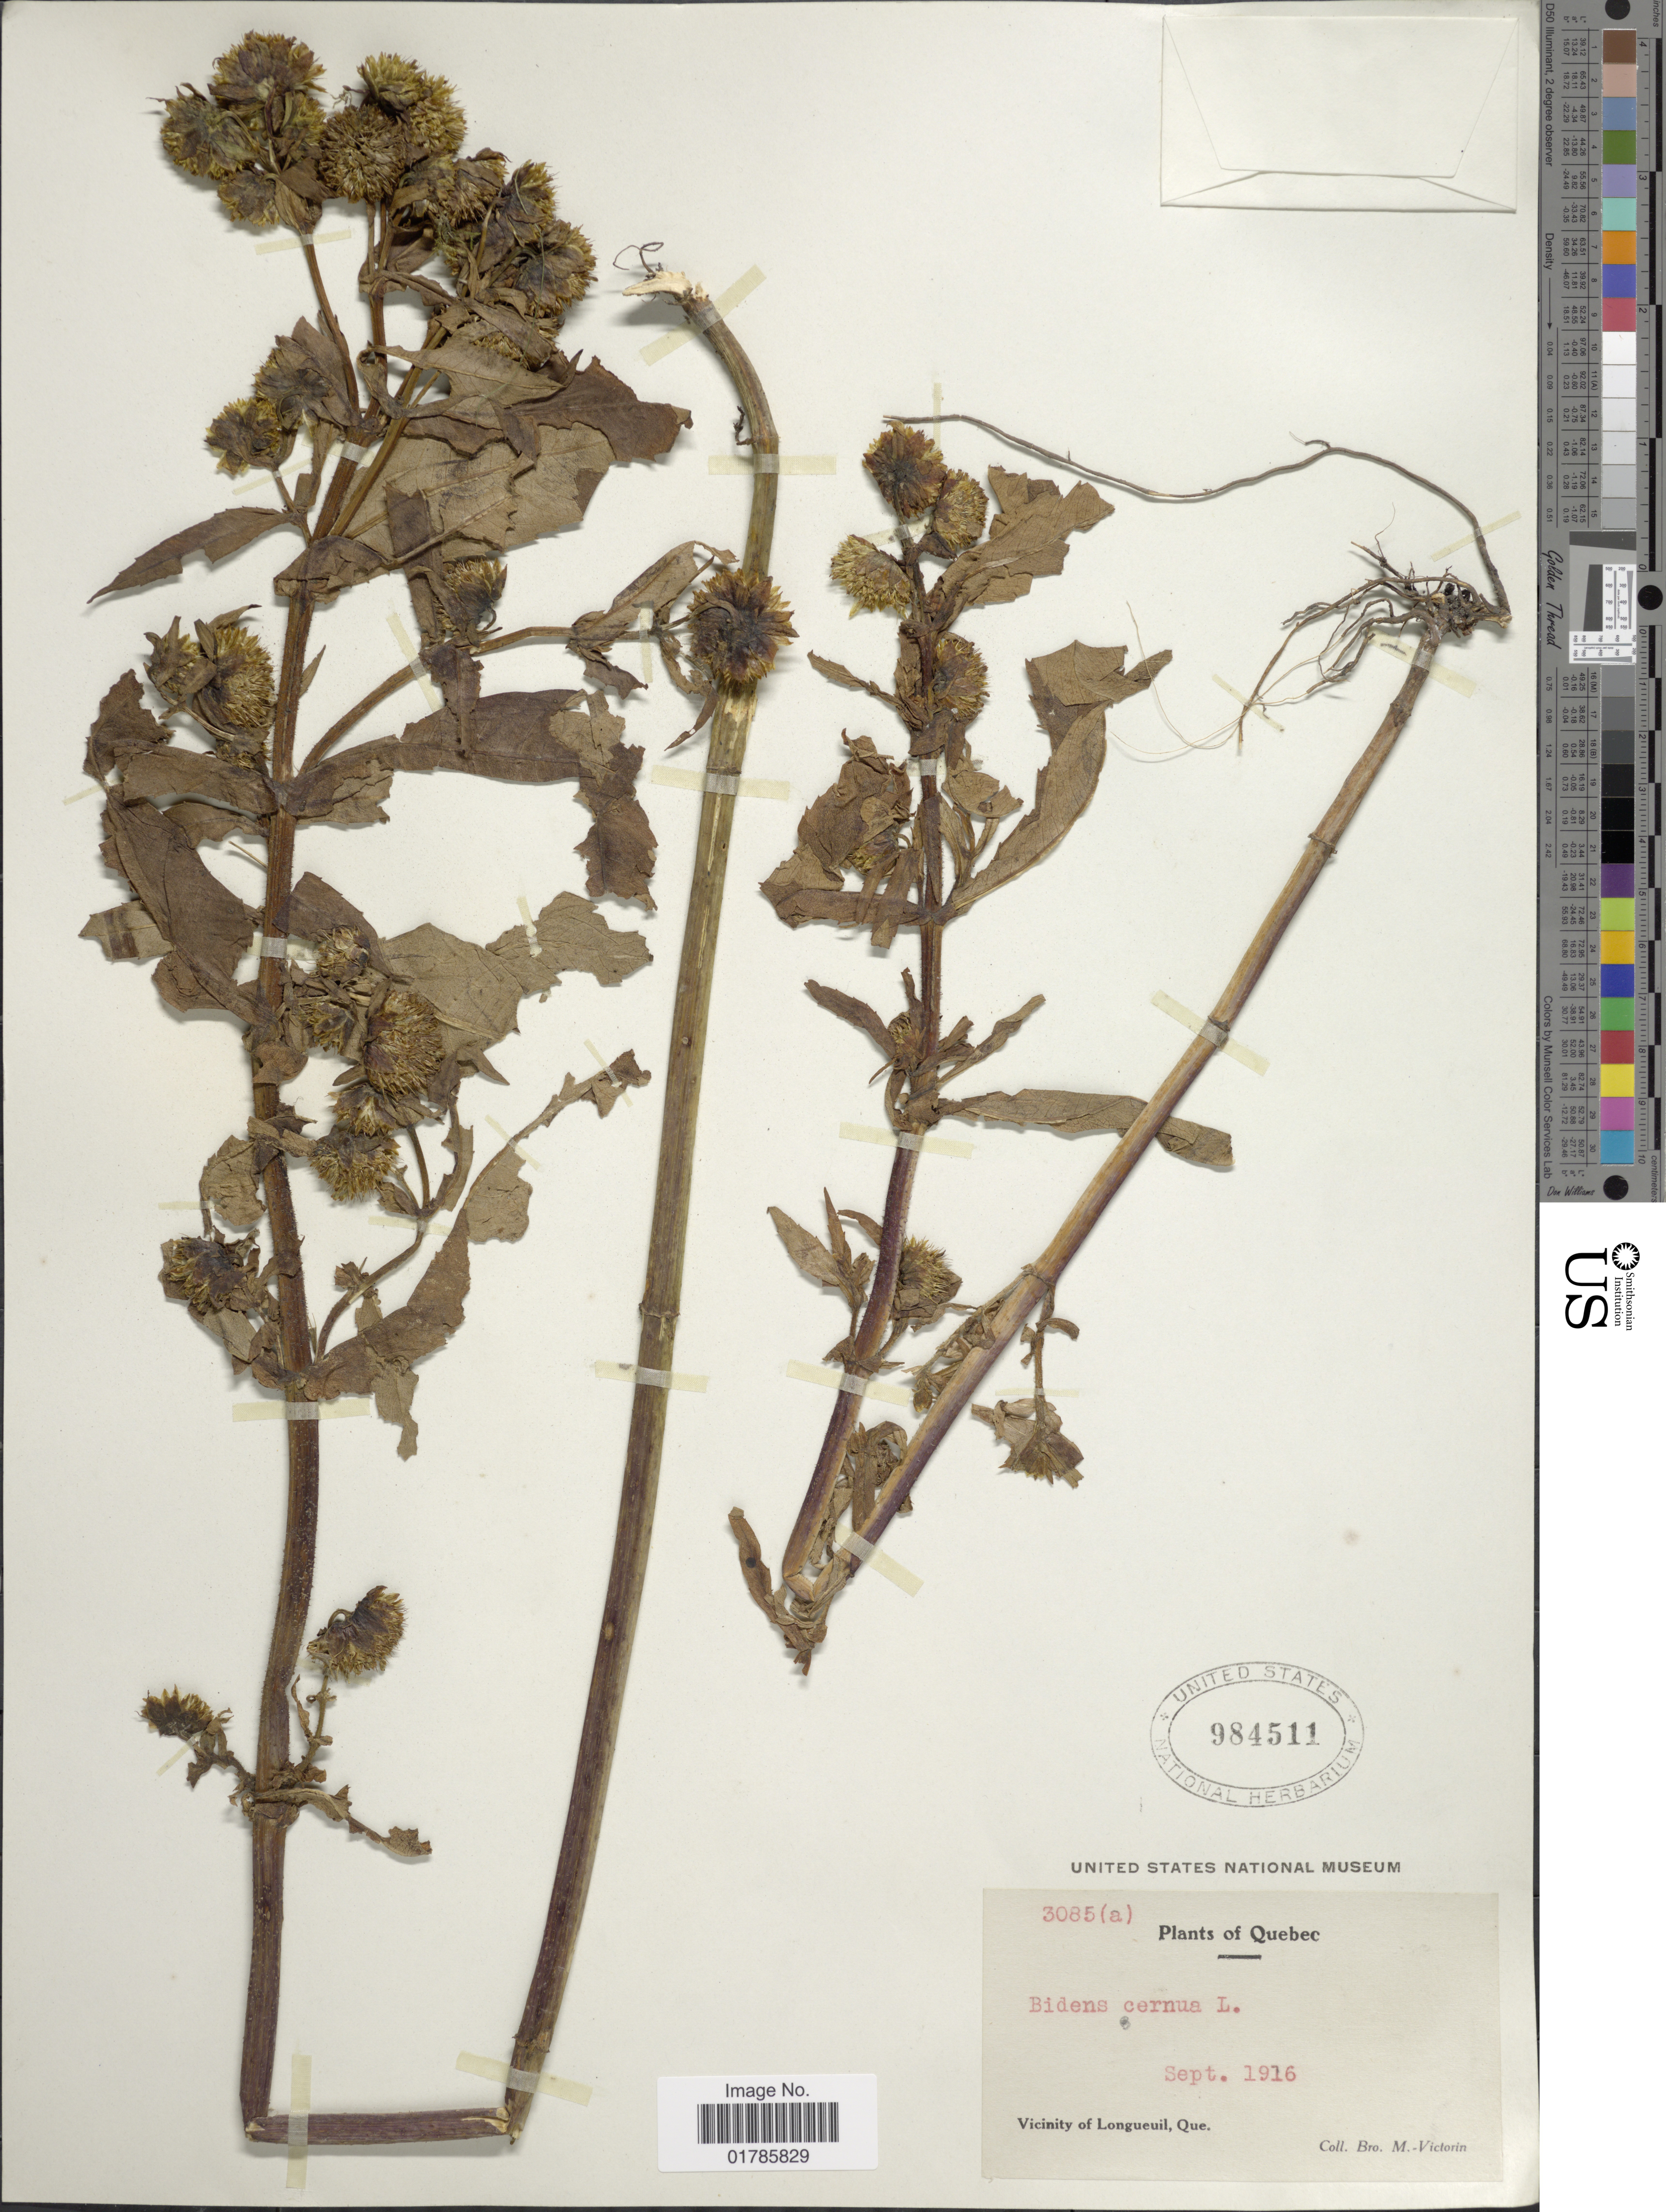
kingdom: Plantae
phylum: Tracheophyta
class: Magnoliopsida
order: Asterales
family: Asteraceae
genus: Bidens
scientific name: Bidens cernua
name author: L.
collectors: Fr. Marie-Victorin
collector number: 3085(a)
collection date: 1916-09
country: Canada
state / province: Quebec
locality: Vicinity of Longueuil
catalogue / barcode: US 984511